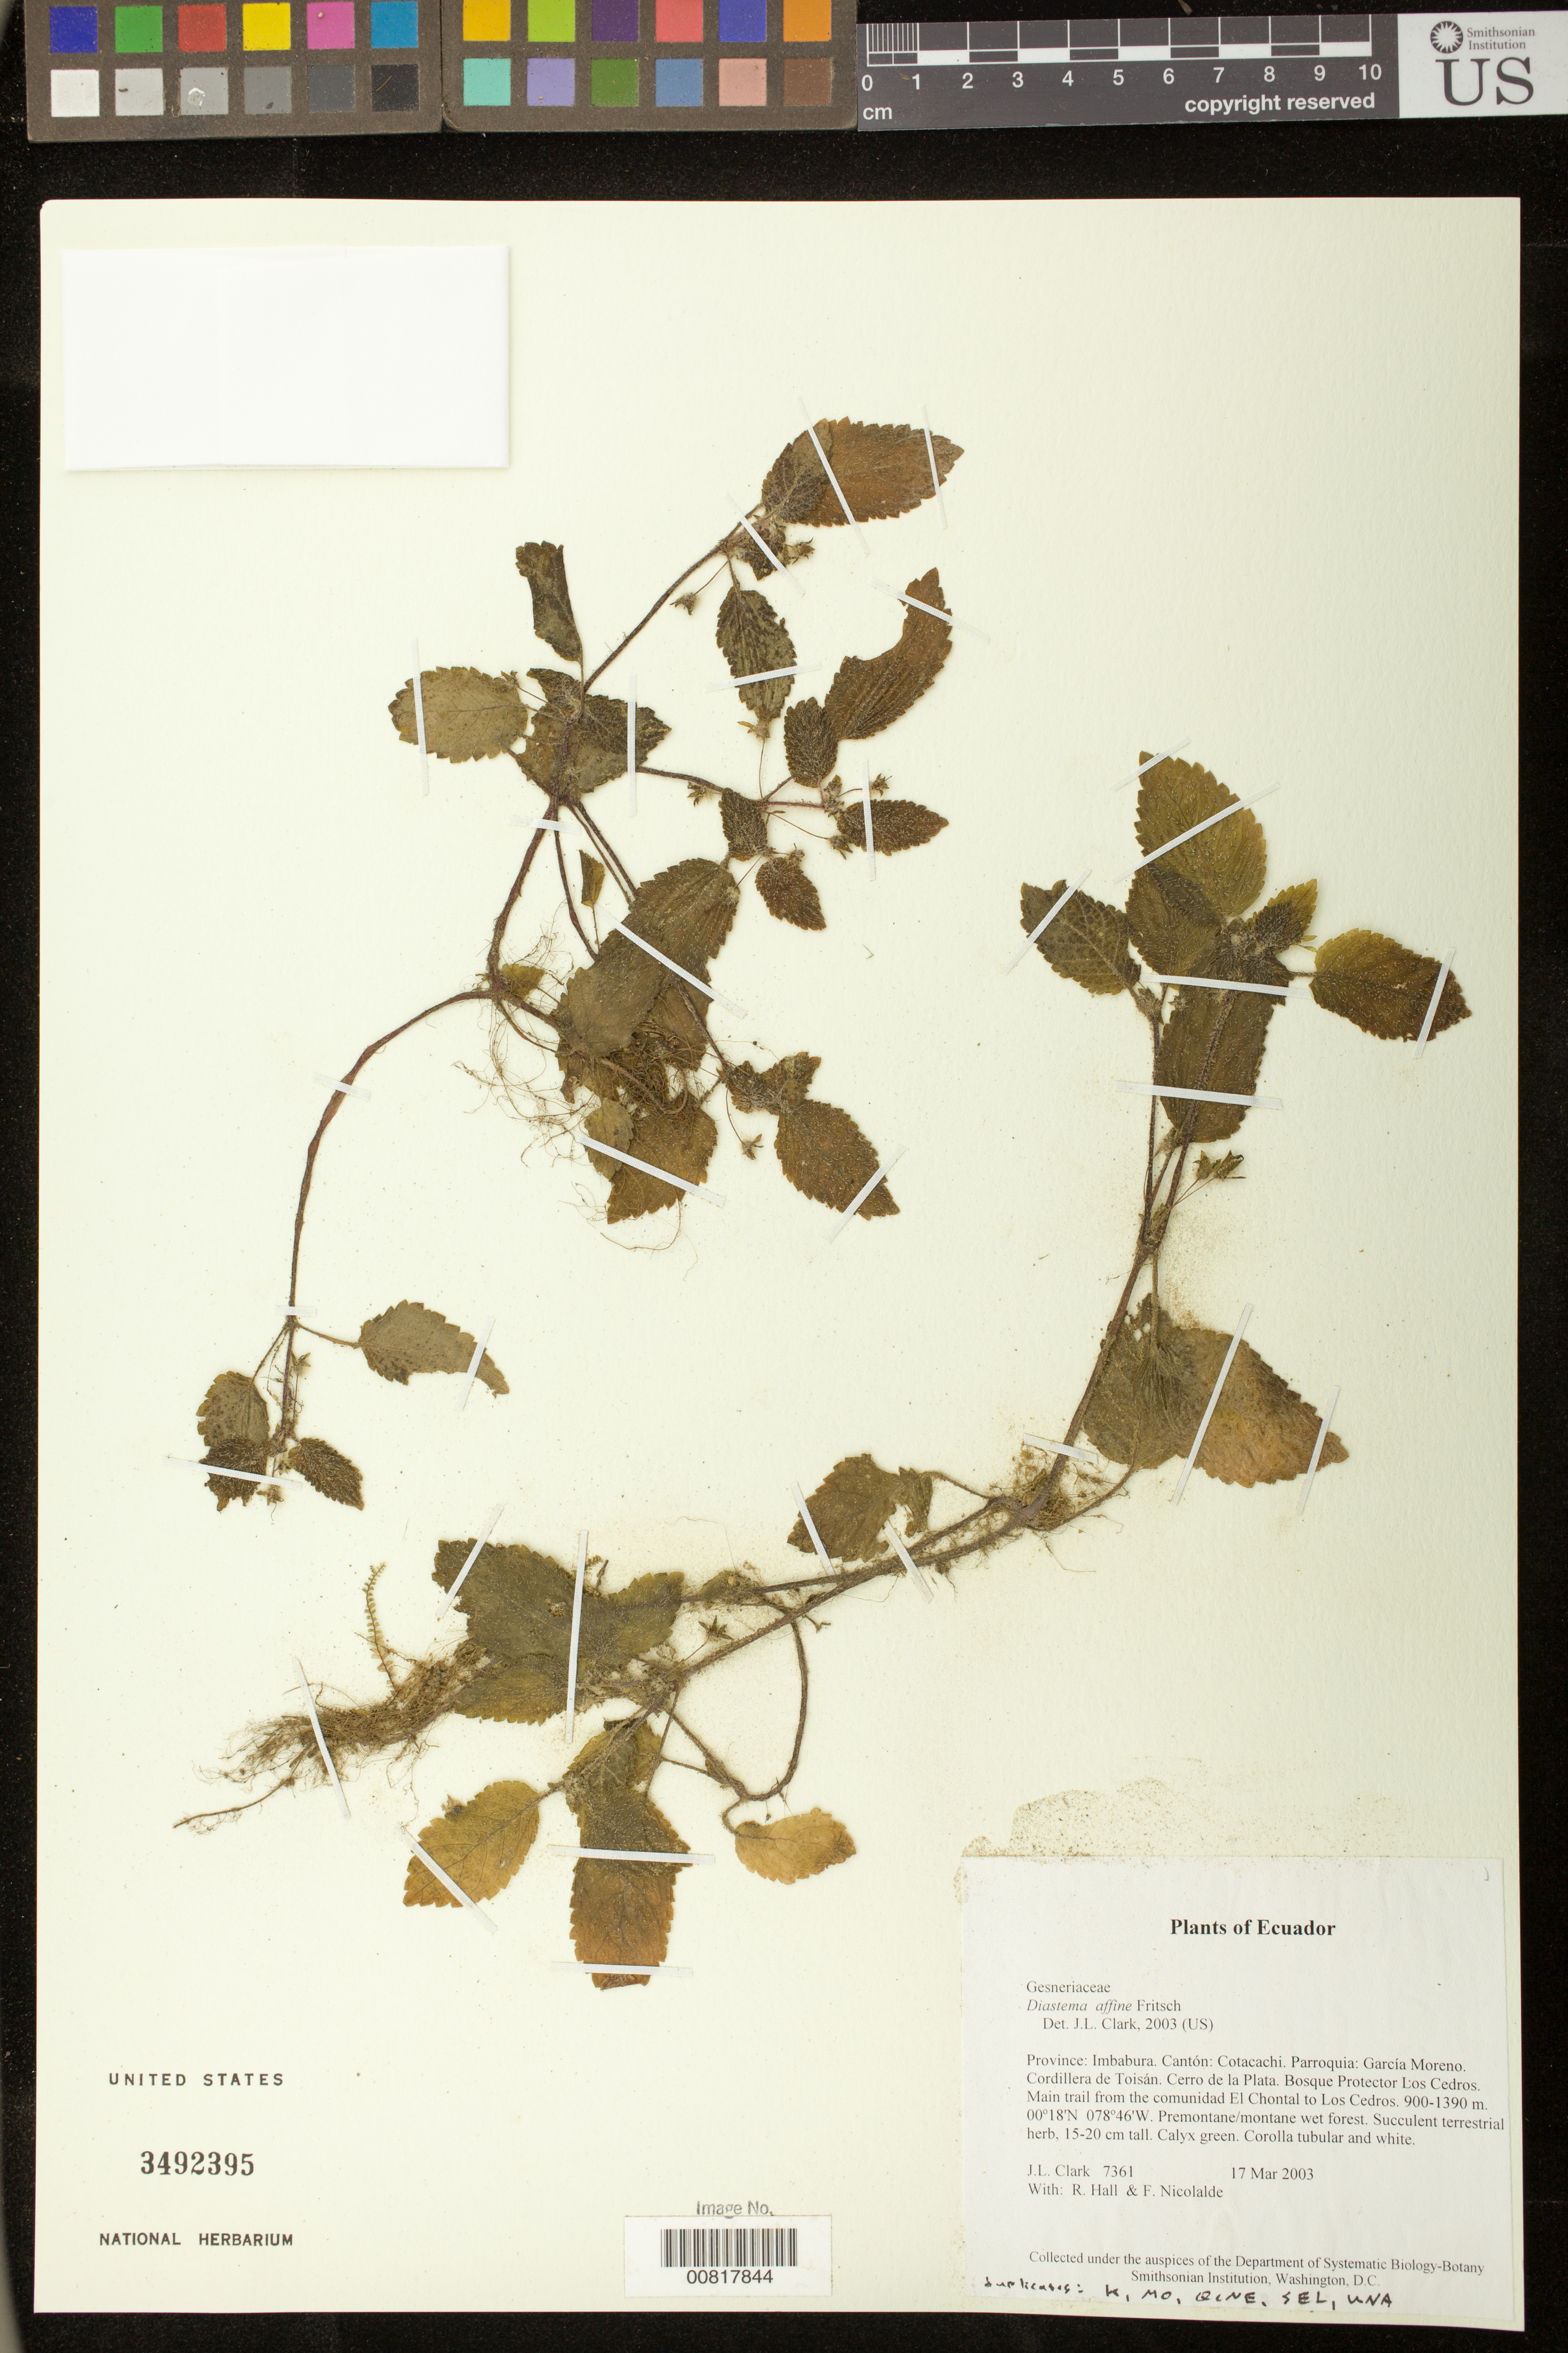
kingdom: Plantae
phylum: Tracheophyta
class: Magnoliopsida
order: Lamiales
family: Gesneriaceae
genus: Diastema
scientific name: Diastema affine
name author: Fritsch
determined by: Clark, J. L., (SEL), The Marie Selby Botanical Garden (UNITED STATES)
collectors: J. L. Clark, R. Hall & F. Nicolalde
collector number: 7361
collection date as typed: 17 Mar 2003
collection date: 2003-03-17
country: Ecuador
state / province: Imbabura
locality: Cotacachi. Parroquia: García Moreno. Cordillera de Toisán. Cerro de la Plata. Bosque Protector Los Cedros. Main trail from the comunidad El Chontal to Los Cedros.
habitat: Premontane/montane wet forest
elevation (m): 900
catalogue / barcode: US 3492395